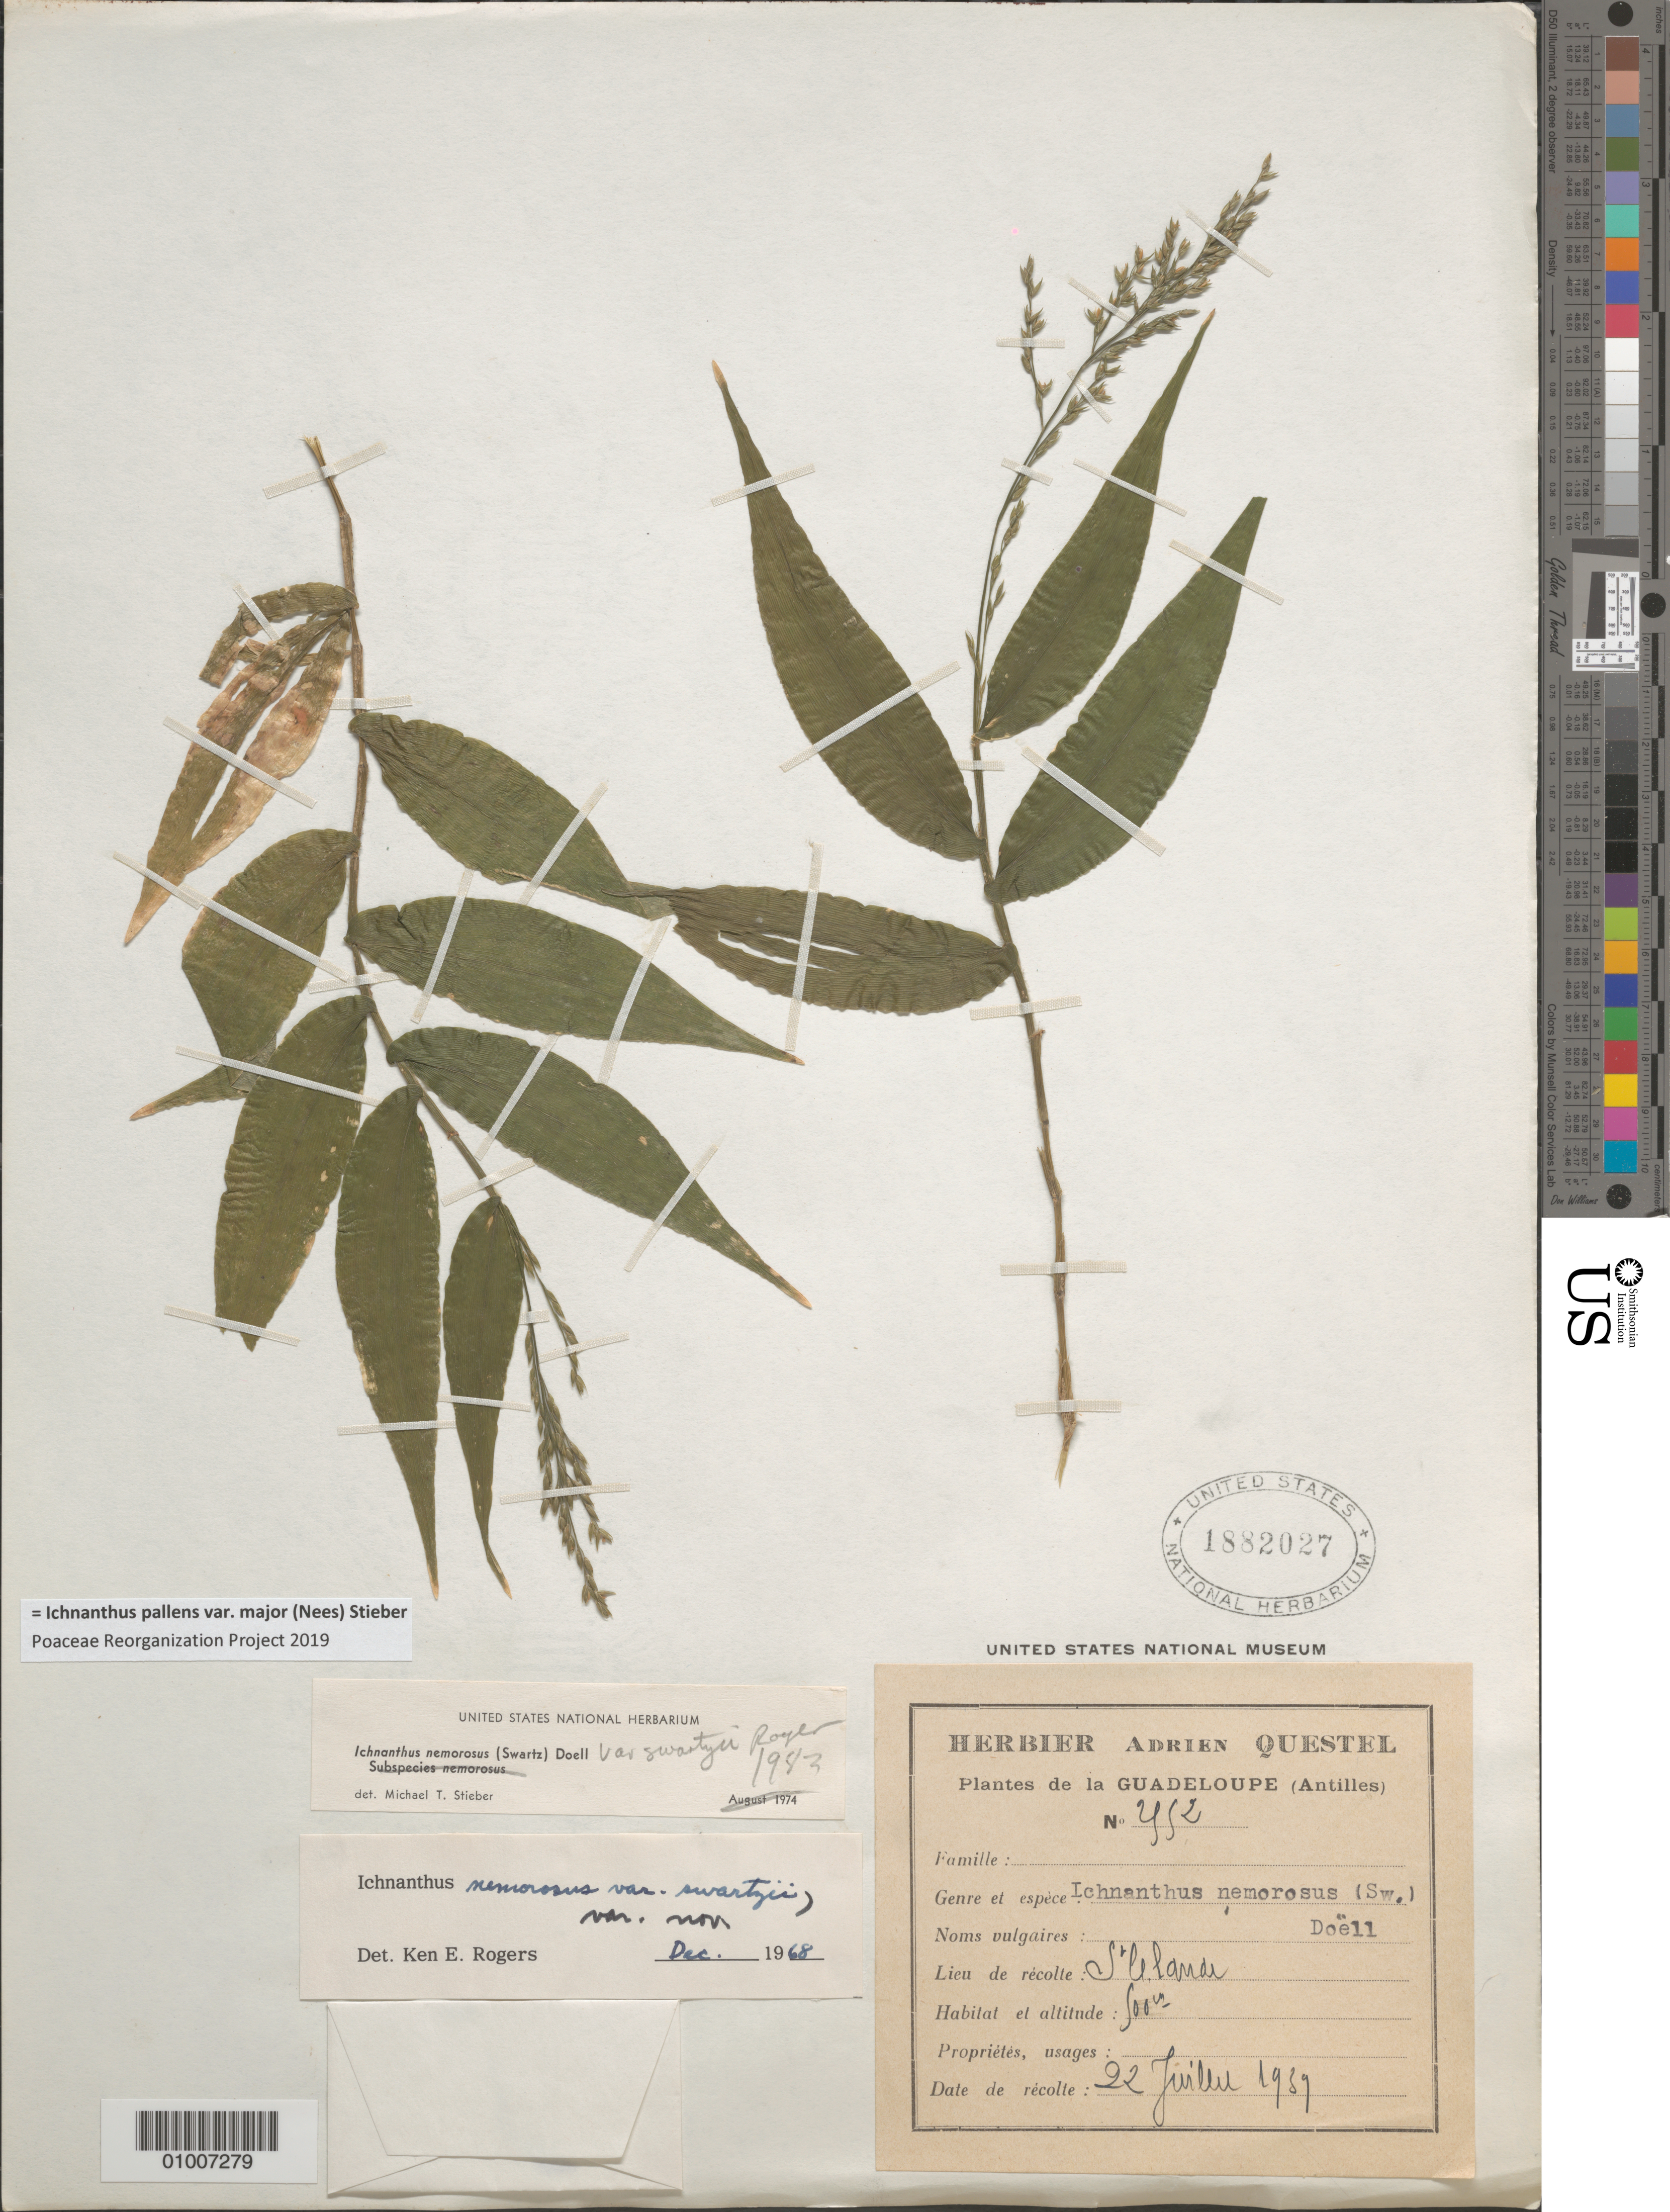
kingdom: Plantae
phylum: Tracheophyta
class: Liliopsida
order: Poales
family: Poaceae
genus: Ichnanthus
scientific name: Ichnanthus nemorosus var. swartzii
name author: K.E. Rogers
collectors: A. Questel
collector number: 452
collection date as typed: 22 Jul 1939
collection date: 1939-07-22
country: Guadeloupe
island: Basse Terre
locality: St. Claude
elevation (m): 500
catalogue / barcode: US 1882027